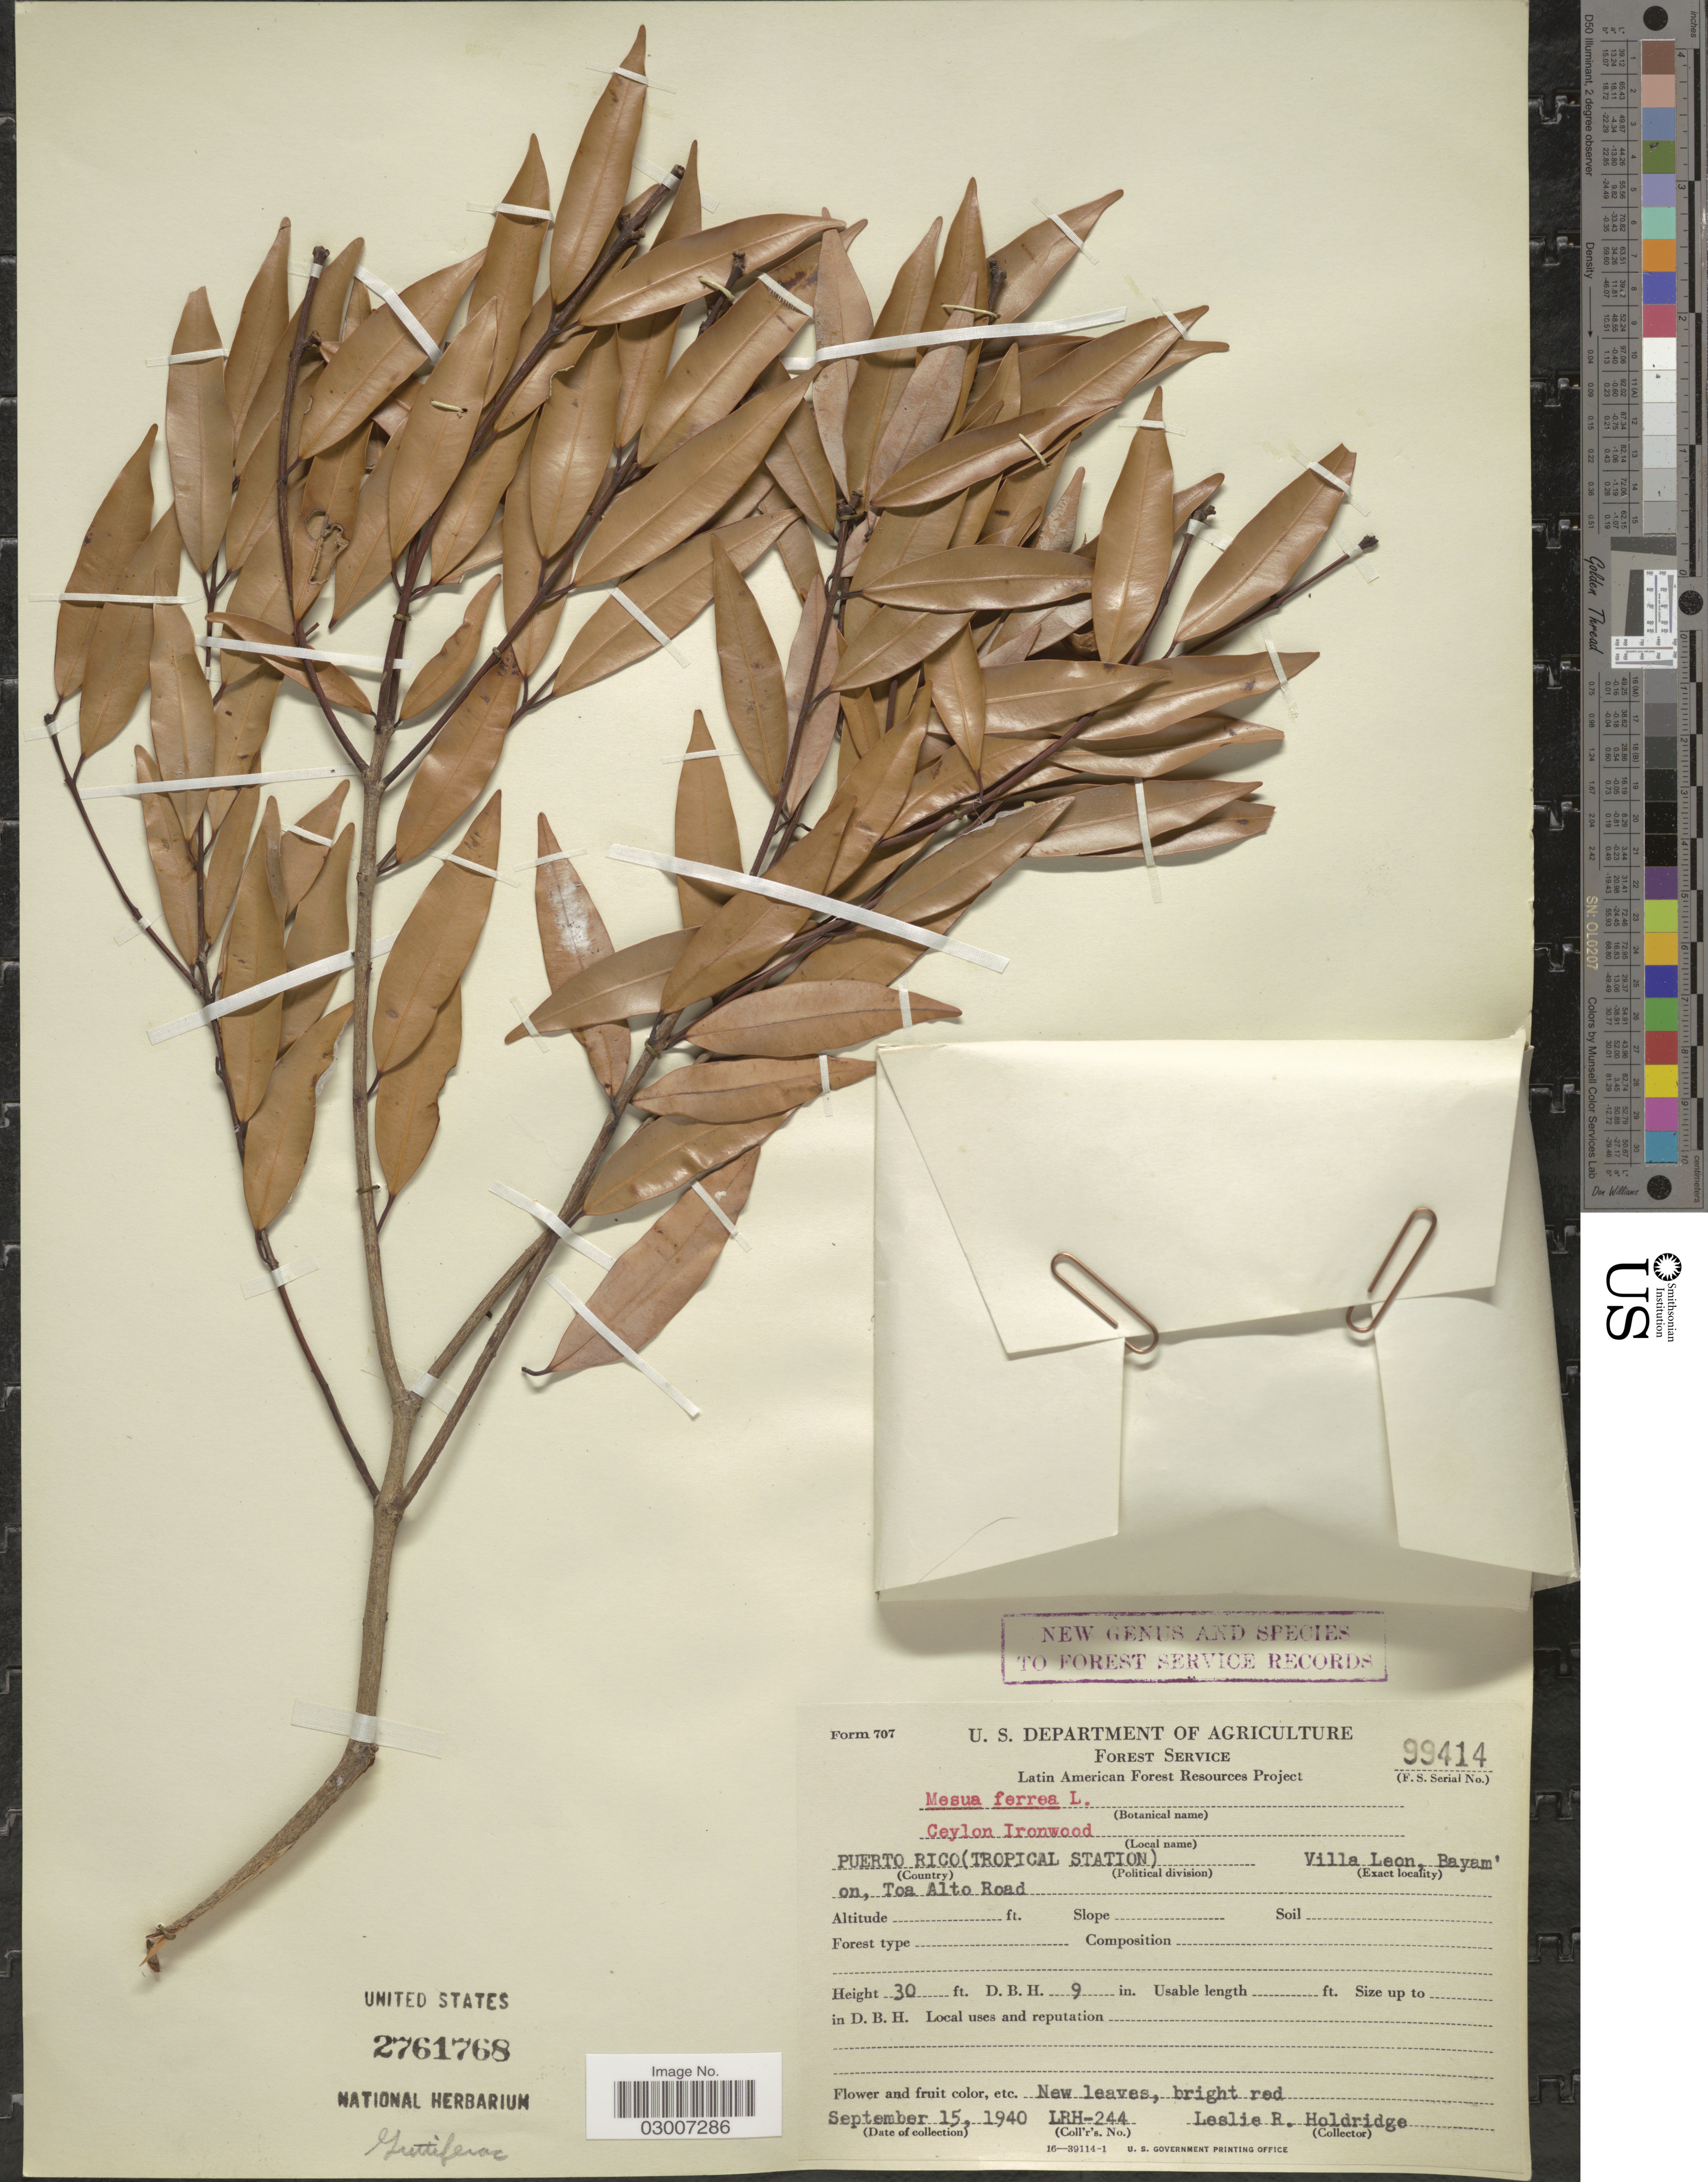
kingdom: Plantae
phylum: Tracheophyta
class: Magnoliopsida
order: Malpighiales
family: Calophyllaceae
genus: Mesua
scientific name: Mesua ferrea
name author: L.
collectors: L. Holdrige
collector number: LRH-244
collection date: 1940-09-15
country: Puerto Rico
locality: (Tropical Station). Villa Leon, Bayamon, Toa Alto Road.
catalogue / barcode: US 2761768